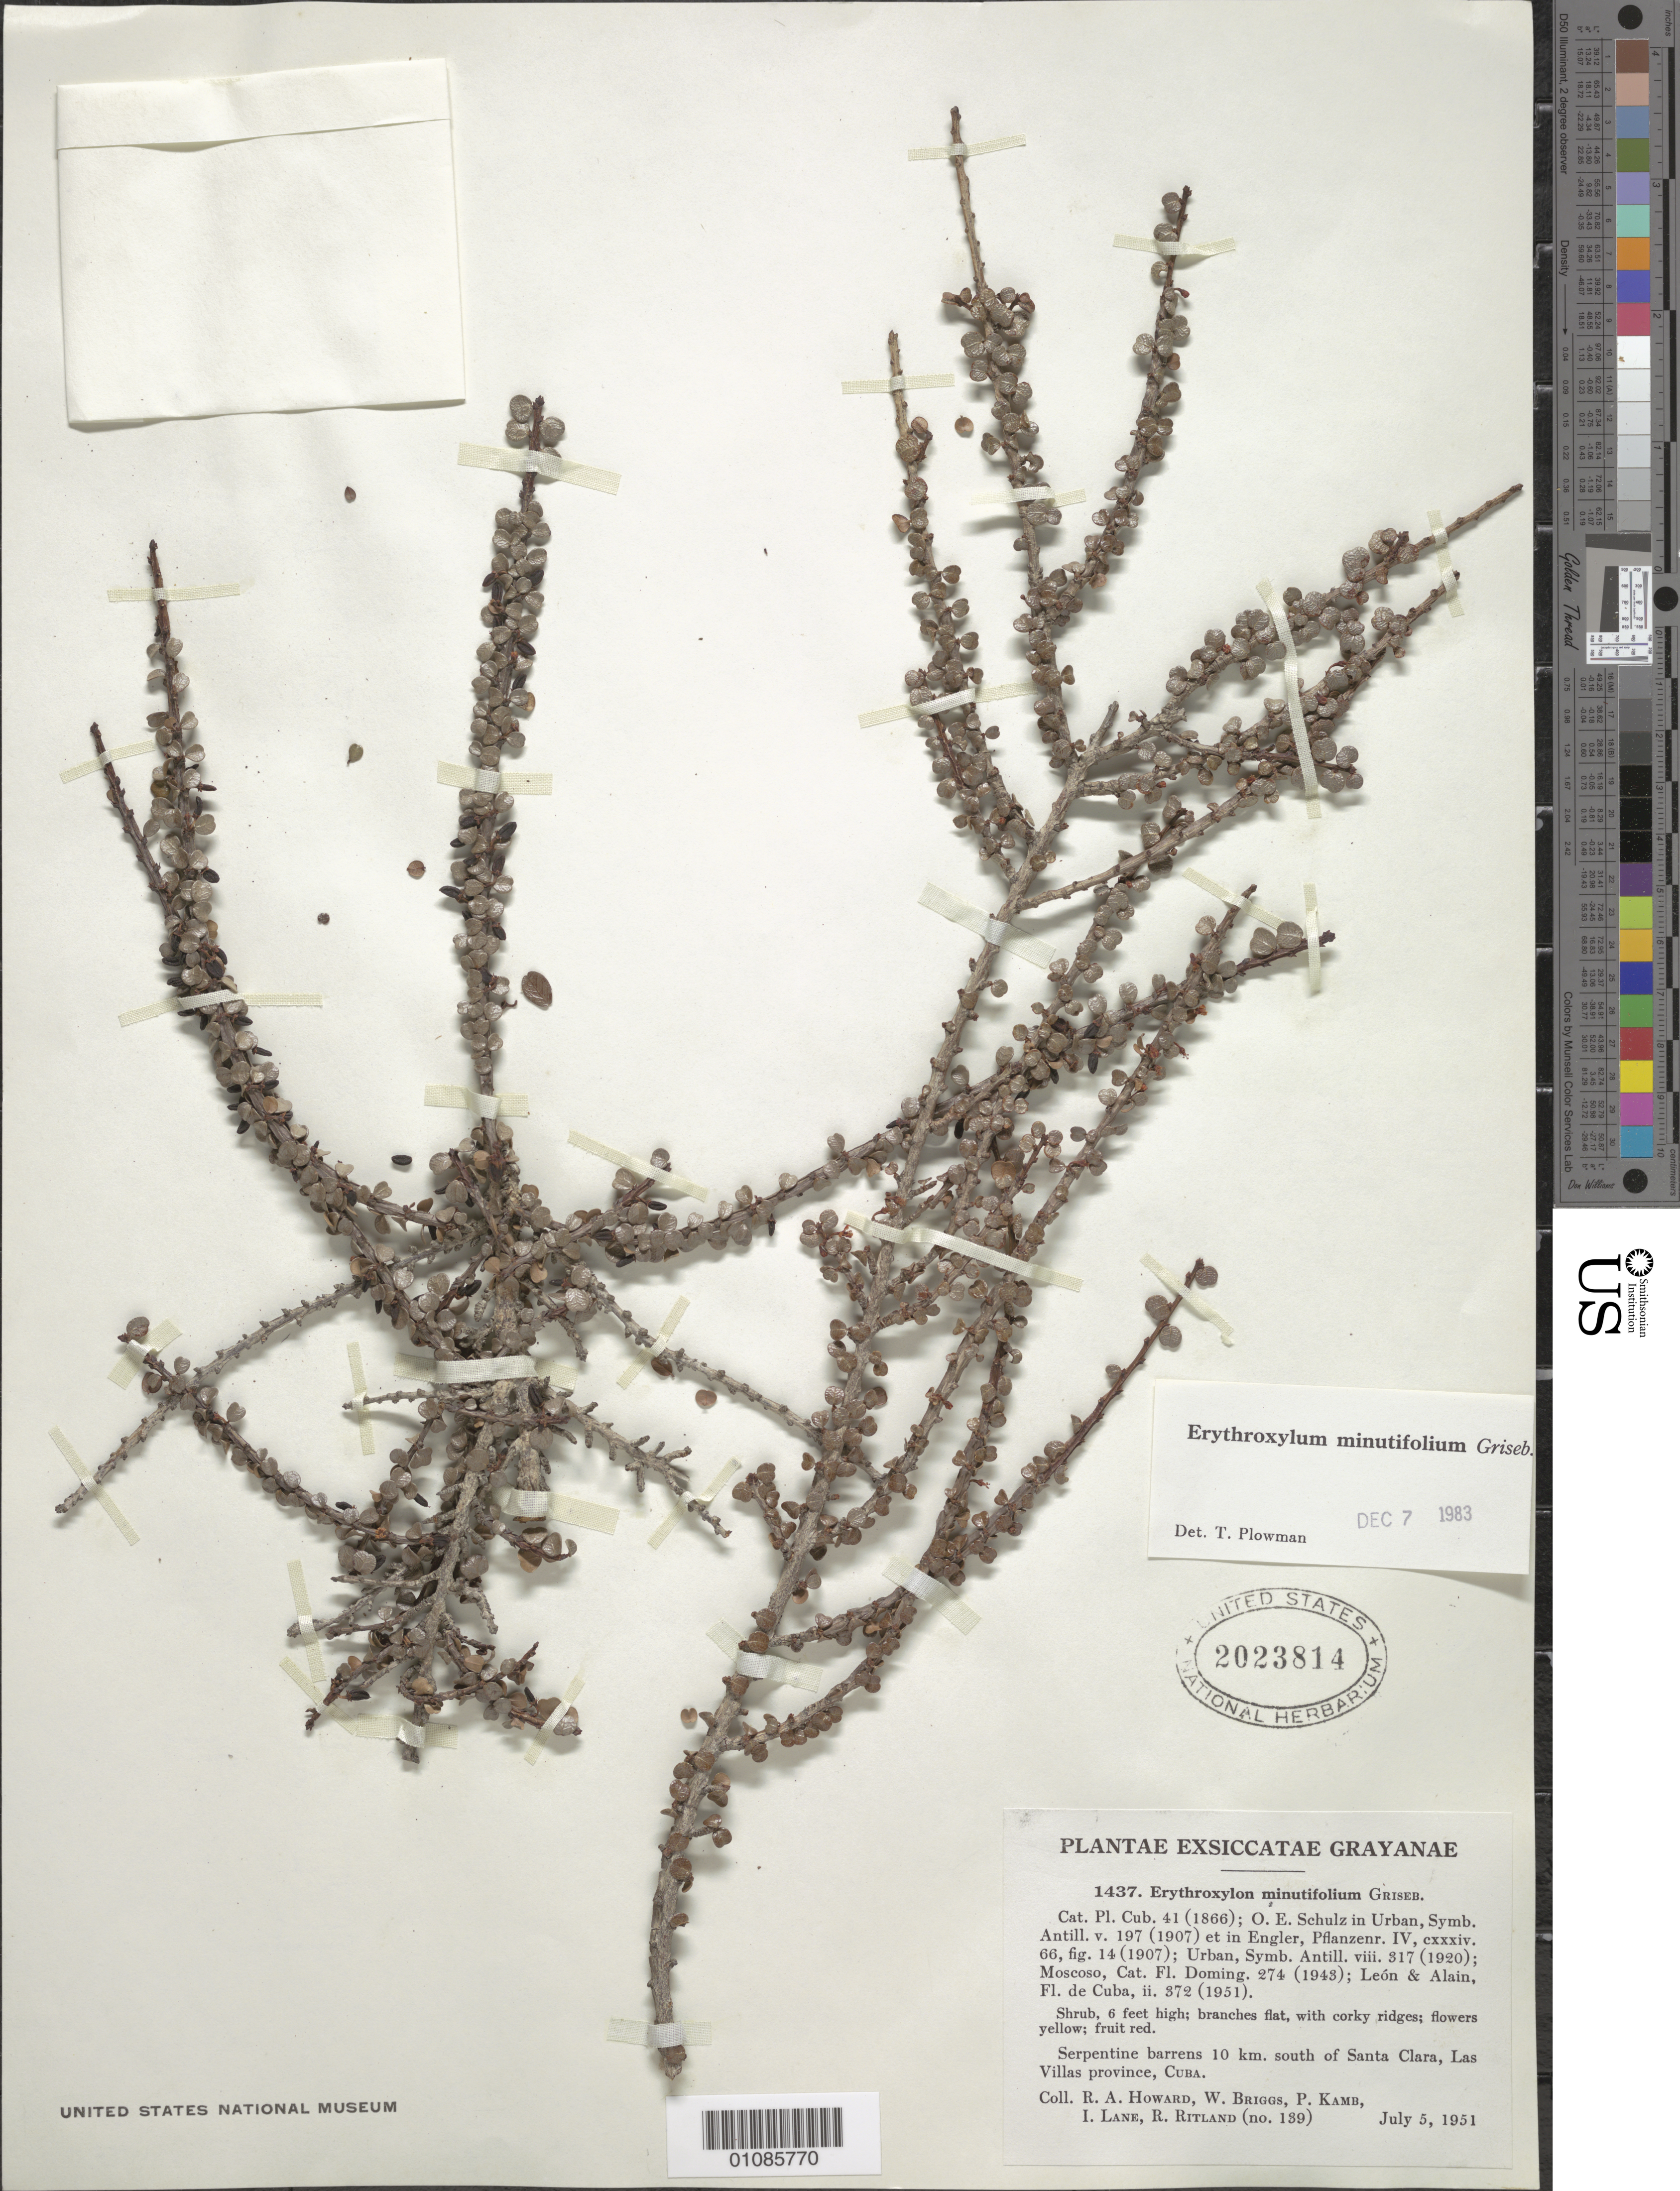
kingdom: Plantae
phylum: Tracheophyta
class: Magnoliopsida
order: Malpighiales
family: Erythroxylaceae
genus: Erythroxylum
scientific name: Erythroxylum minutifolium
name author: Griseb.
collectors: R. A. Howard, W. Briggs, P. Kamb, I. Lane & R. Ritland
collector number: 139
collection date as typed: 05 Jul 1951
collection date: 1951-07-05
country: Cuba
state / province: Villa Clara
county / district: Santa Clara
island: Cuba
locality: Serpentine barrens 10km S of Santa Clara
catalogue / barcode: US 2023814